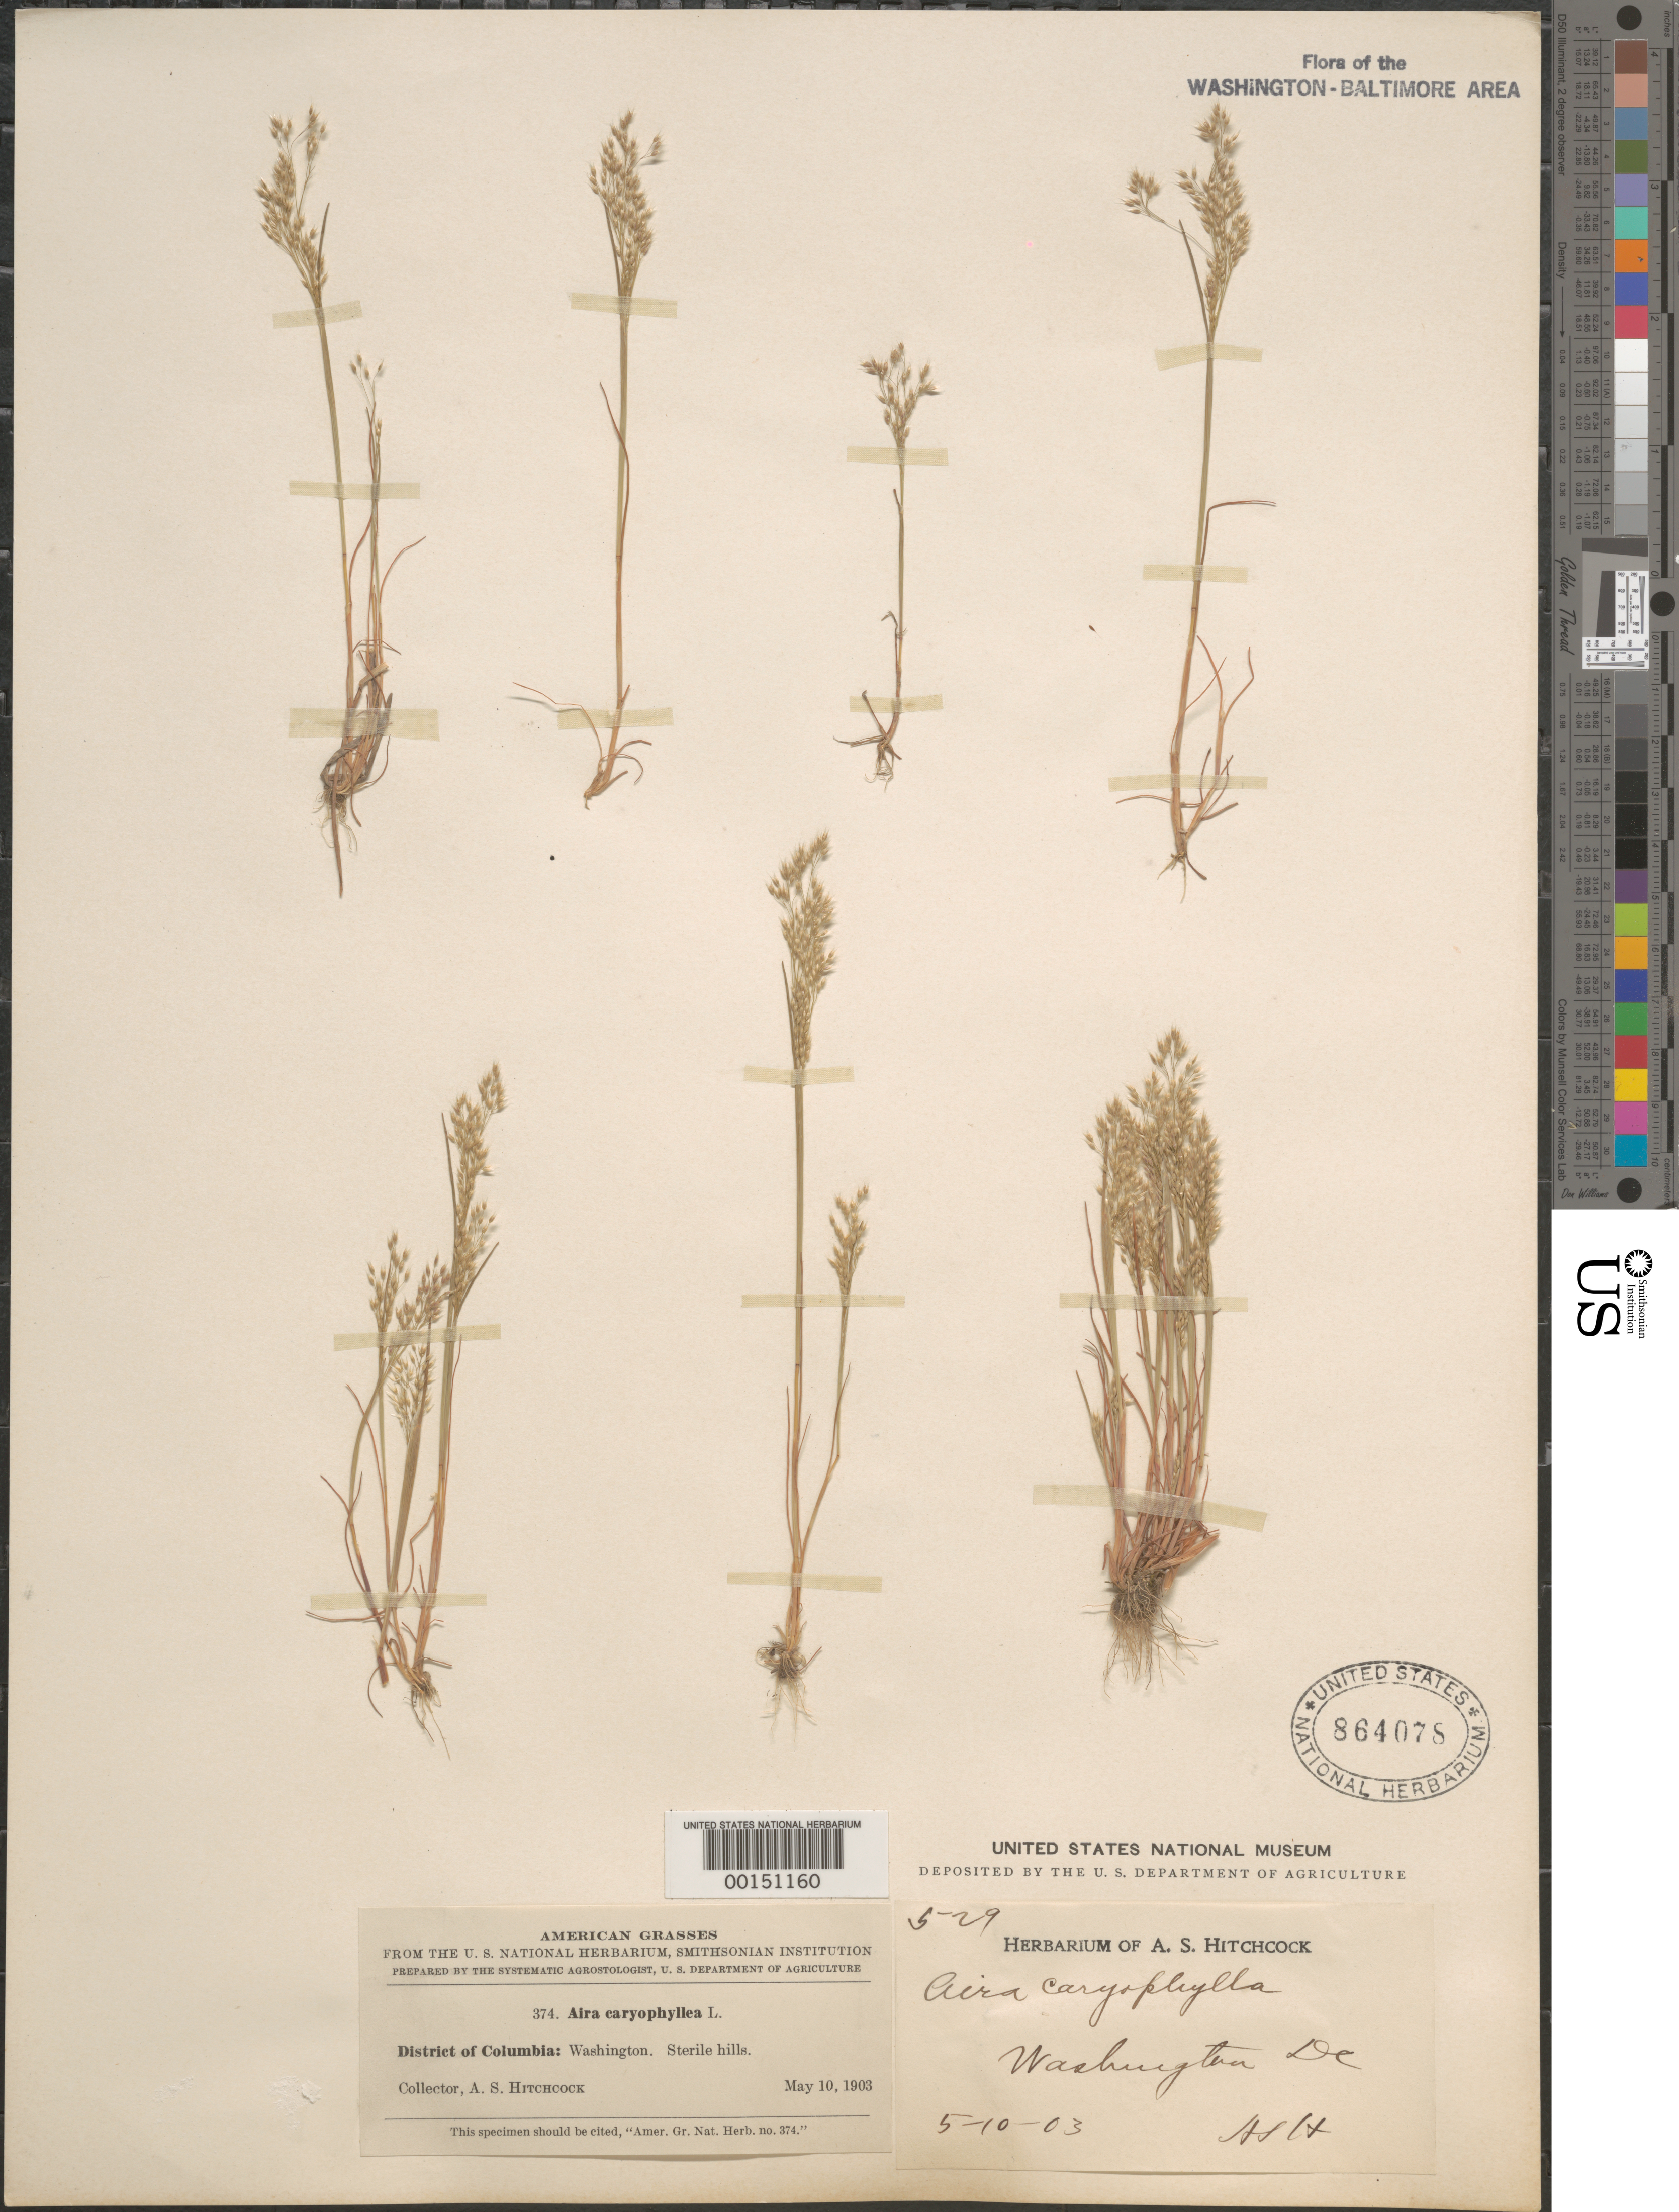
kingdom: Plantae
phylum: Tracheophyta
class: Liliopsida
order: Poales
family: Poaceae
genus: Aira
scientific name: Aira caryophyllea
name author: L.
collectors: A. S. Hitchcock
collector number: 529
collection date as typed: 10 May 1903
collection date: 1903-05-10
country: United States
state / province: District of Columbia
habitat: Sterile hills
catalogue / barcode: US 864078